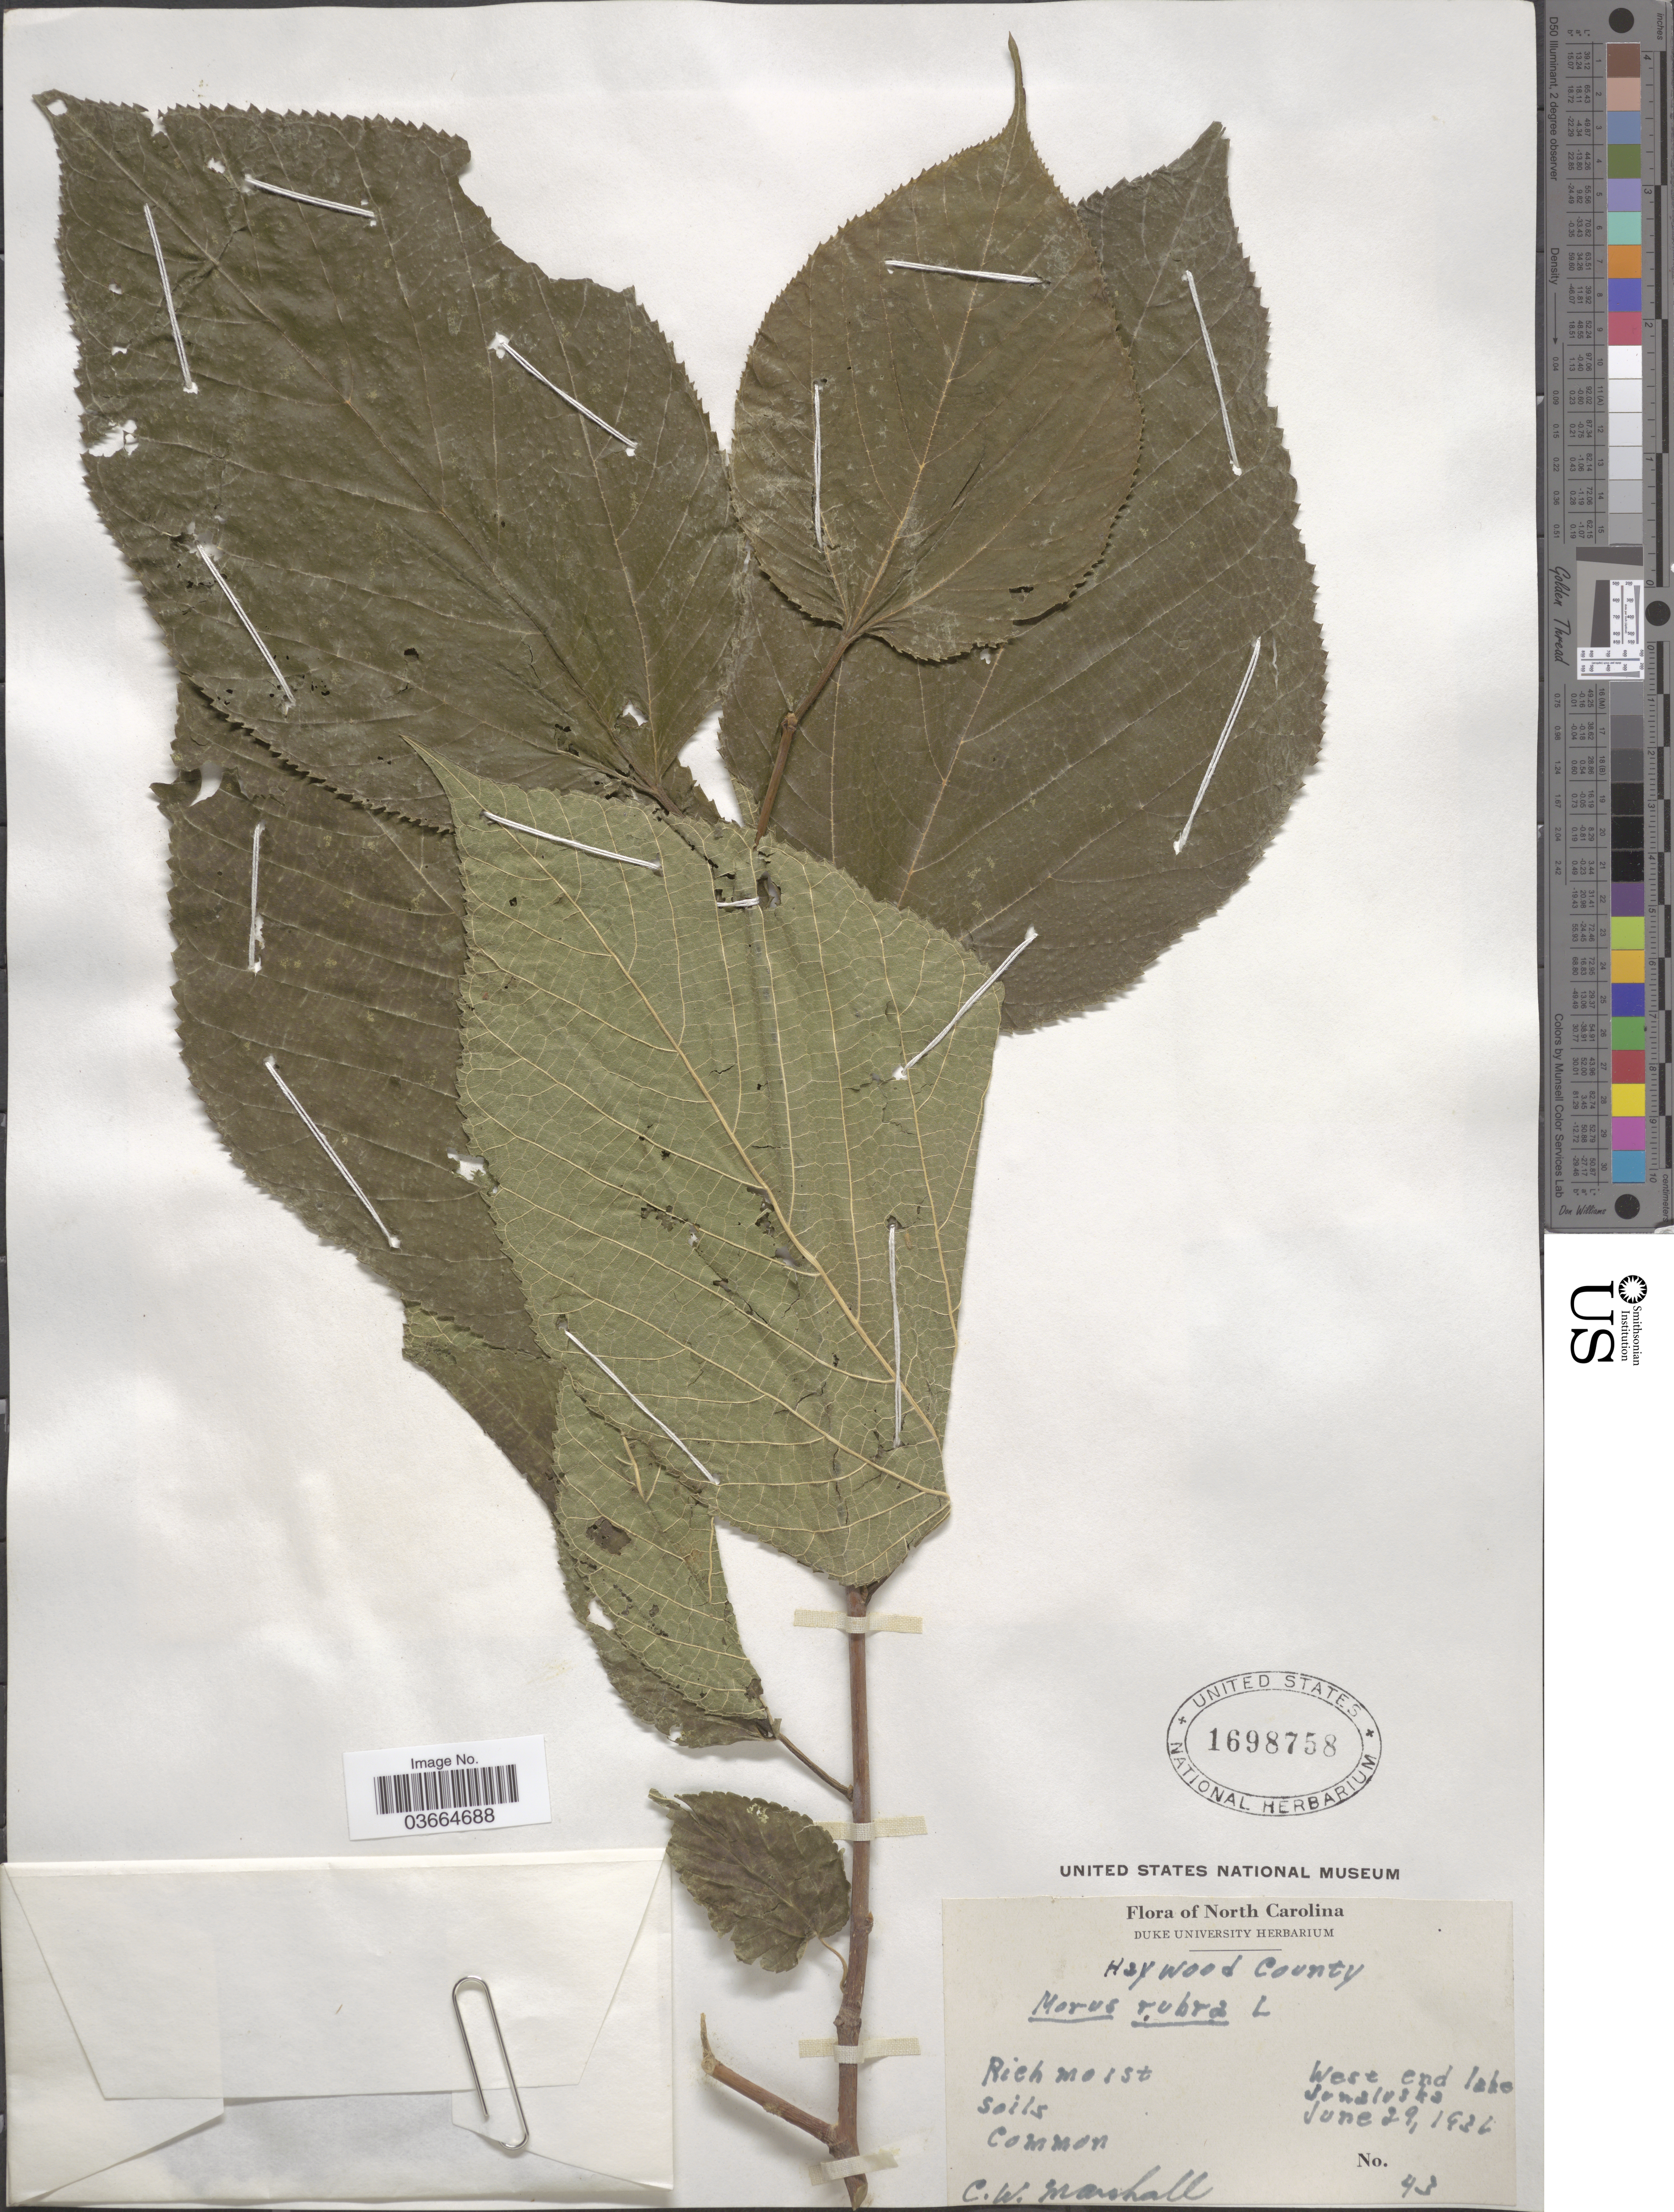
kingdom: Plantae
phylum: Tracheophyta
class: Magnoliopsida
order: Rosales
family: Moraceae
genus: Morus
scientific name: Morus rubra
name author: L.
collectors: C. Marshall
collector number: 43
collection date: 1936-06-29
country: United States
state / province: North Carolina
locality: West end lake Junaluska.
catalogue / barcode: US 1698758